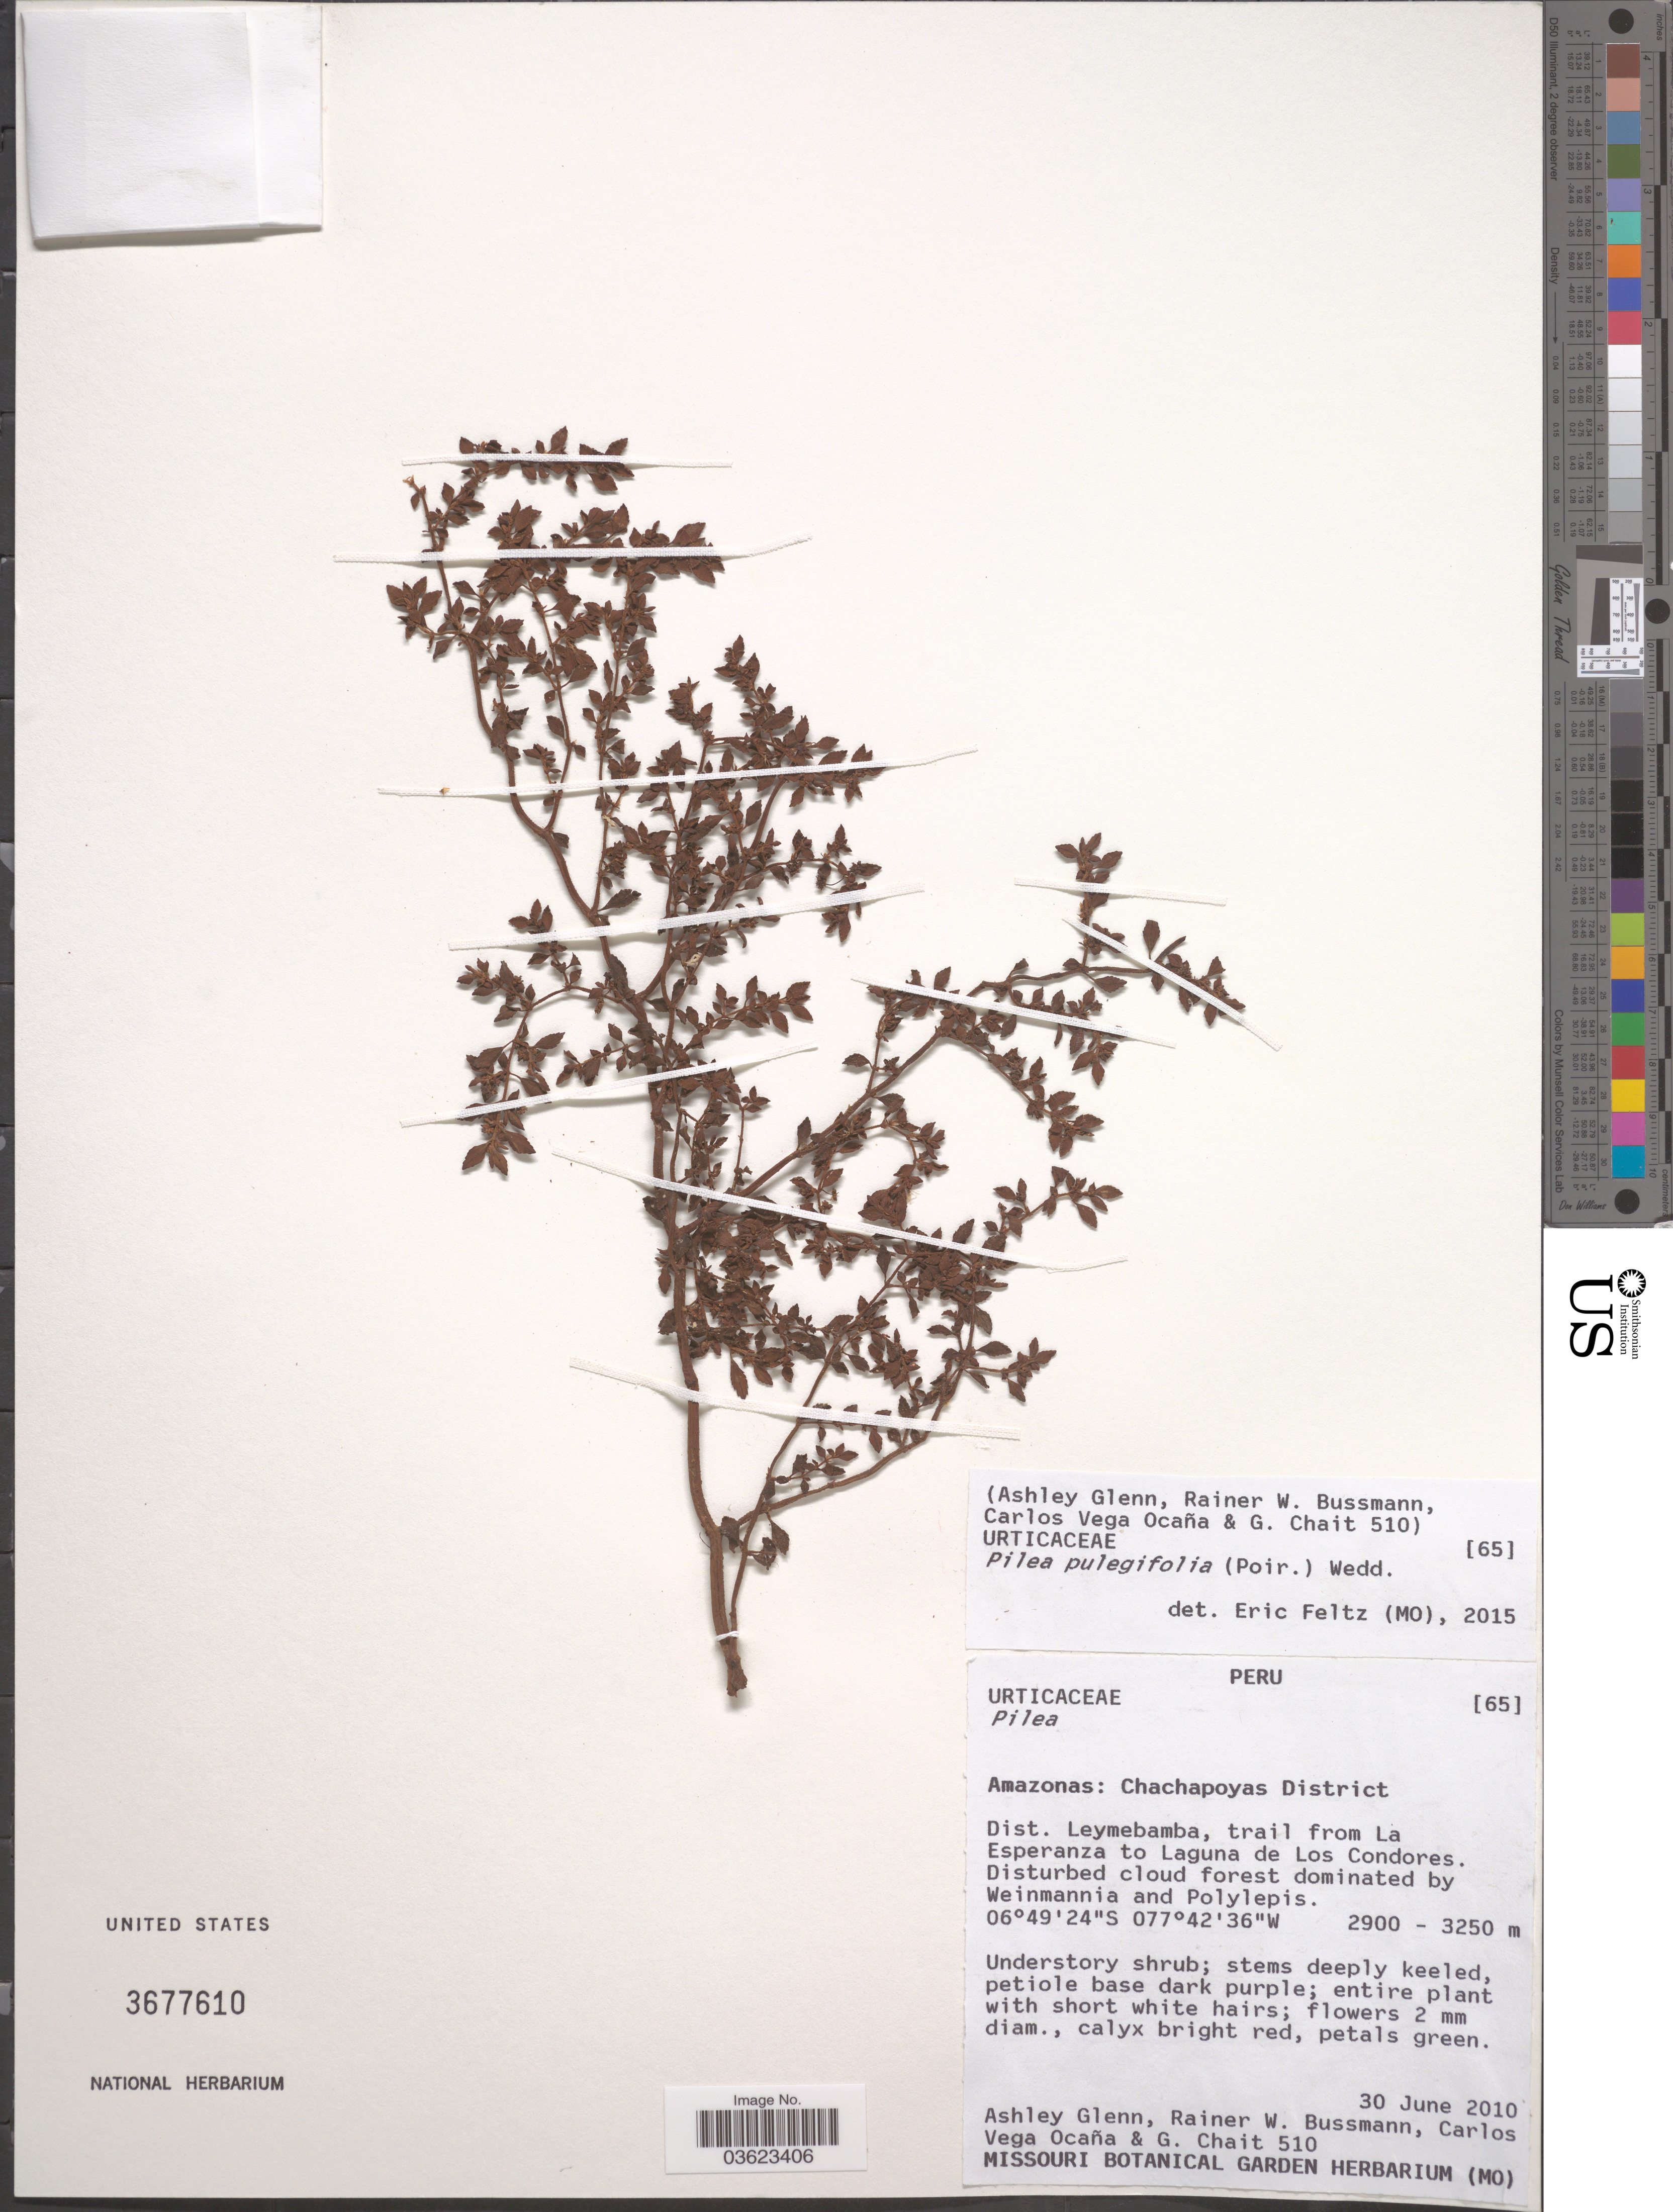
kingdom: Plantae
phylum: Tracheophyta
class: Magnoliopsida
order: Rosales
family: Urticaceae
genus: Pilea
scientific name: Pilea pulegifolia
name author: Wedd.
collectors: A. Glenn, R. W. Bussmann, C. Ocaña & G. Chait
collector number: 510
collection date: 2010-06-30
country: Peru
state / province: Amazonas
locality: Chachapoyas District. Dist. Leymebamba, trail from La Esperanza to Laguna de Los Condores.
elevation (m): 2900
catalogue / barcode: US 3677610